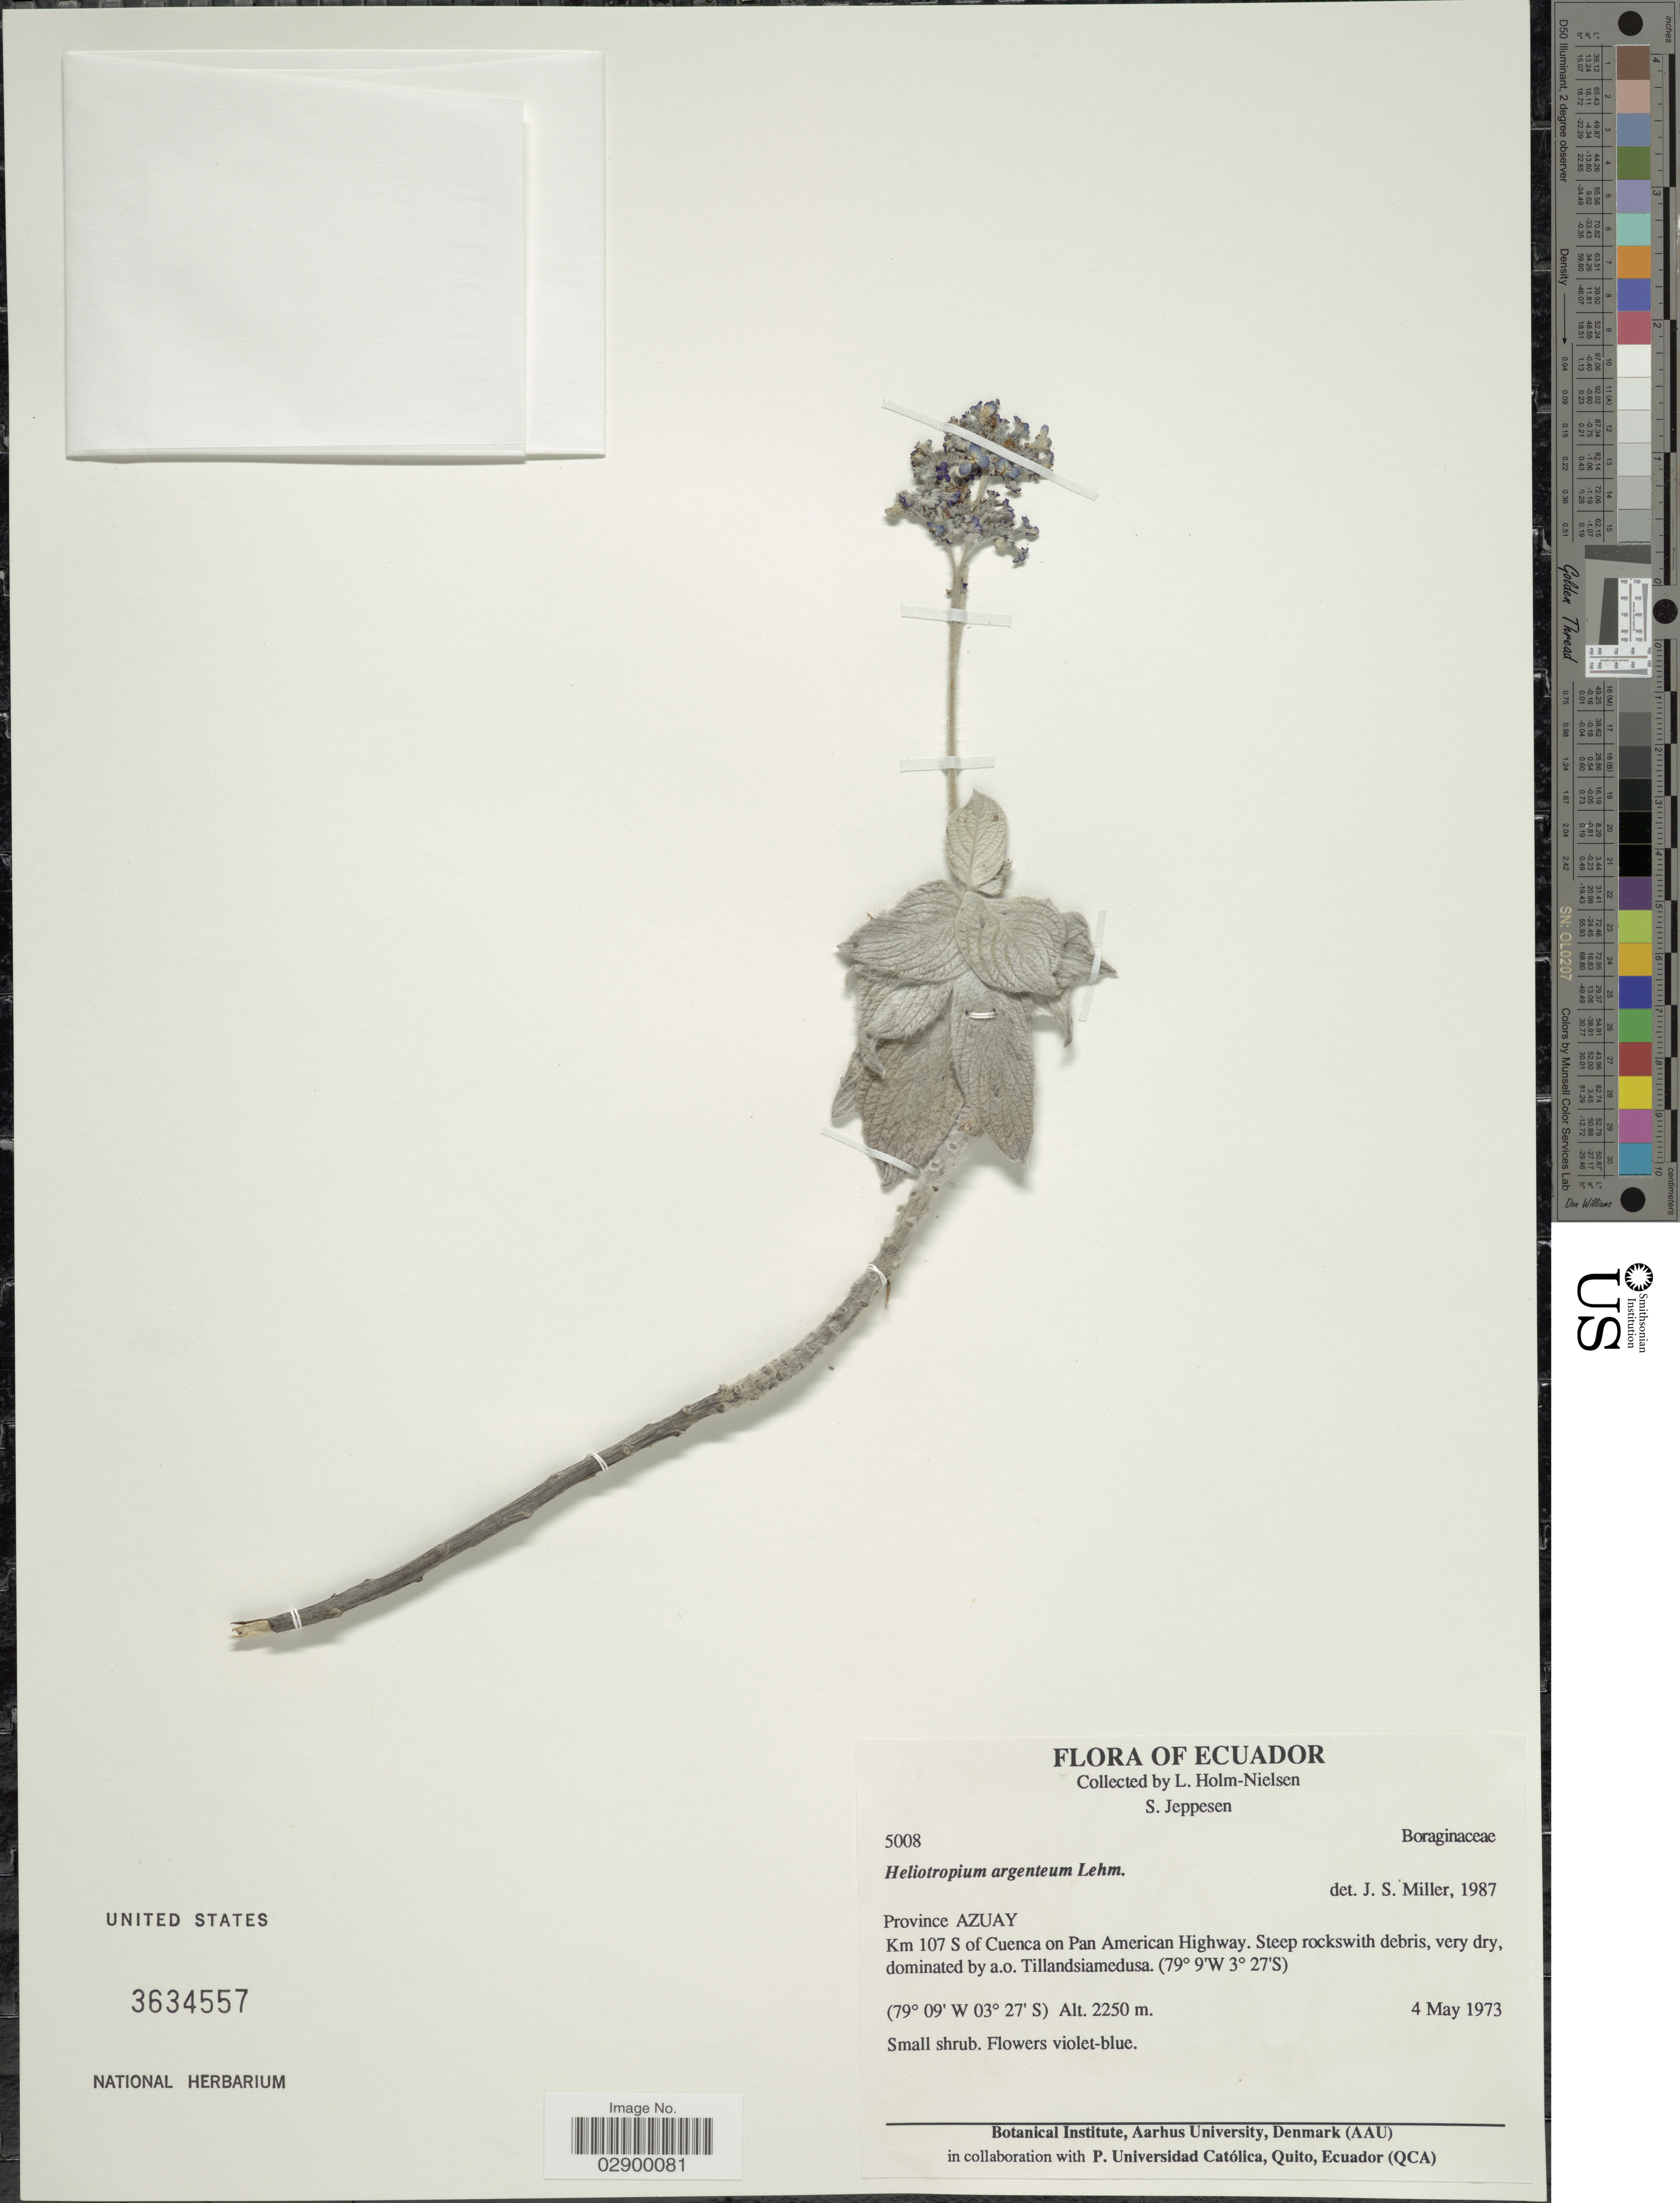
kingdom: Plantae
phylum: Tracheophyta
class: Magnoliopsida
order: Boraginales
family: Heliotropiaceae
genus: Heliotropium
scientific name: Heliotropium argenteum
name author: Lehm.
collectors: L. Holm-Nielsen & S. Jeppesen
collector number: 5008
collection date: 1973-05-04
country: Ecuador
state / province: Azuay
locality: Km 107 S of Cuenca on Pan American Highway.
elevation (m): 2250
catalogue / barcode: US 3634557